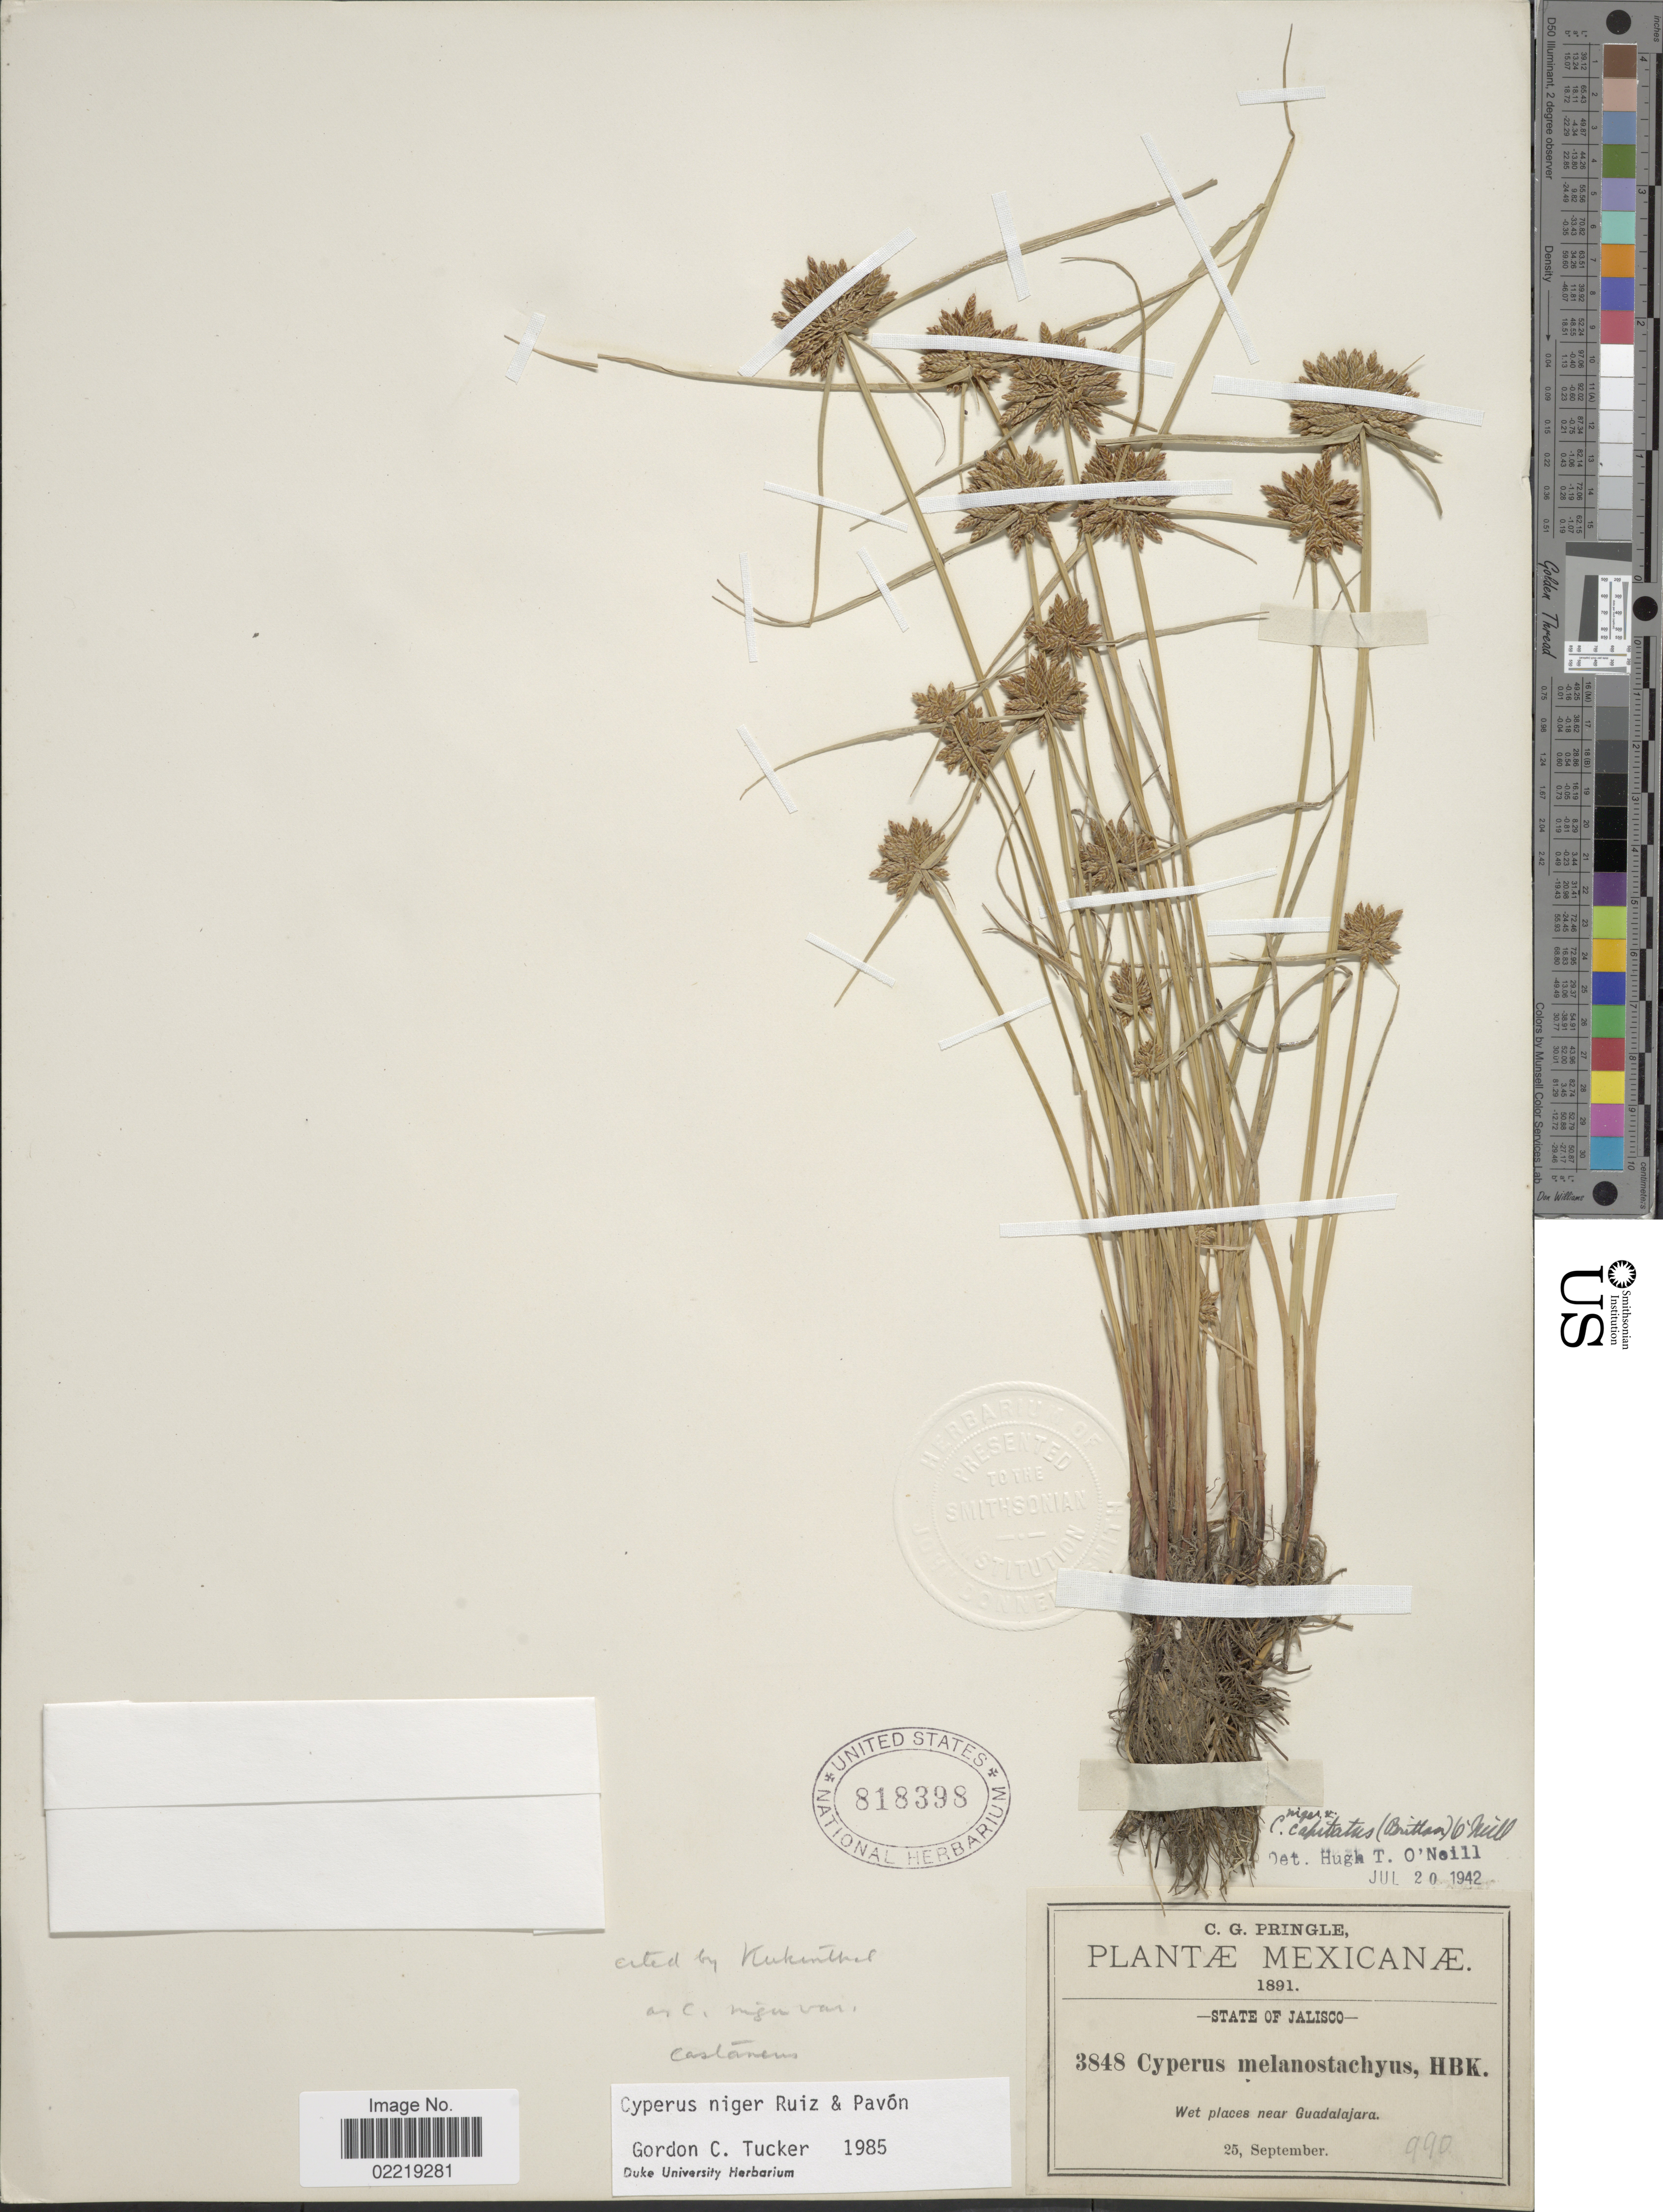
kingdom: Plantae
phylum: Tracheophyta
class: Liliopsida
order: Poales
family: Cyperaceae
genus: Cyperus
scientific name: Cyperus niger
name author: Ruiz & Pav.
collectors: C. G. Pringle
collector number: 3848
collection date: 1891-09-25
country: Mexico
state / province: Jalisco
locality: State of Jalisco, Wet places near Guadalajara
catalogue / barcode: US 818398